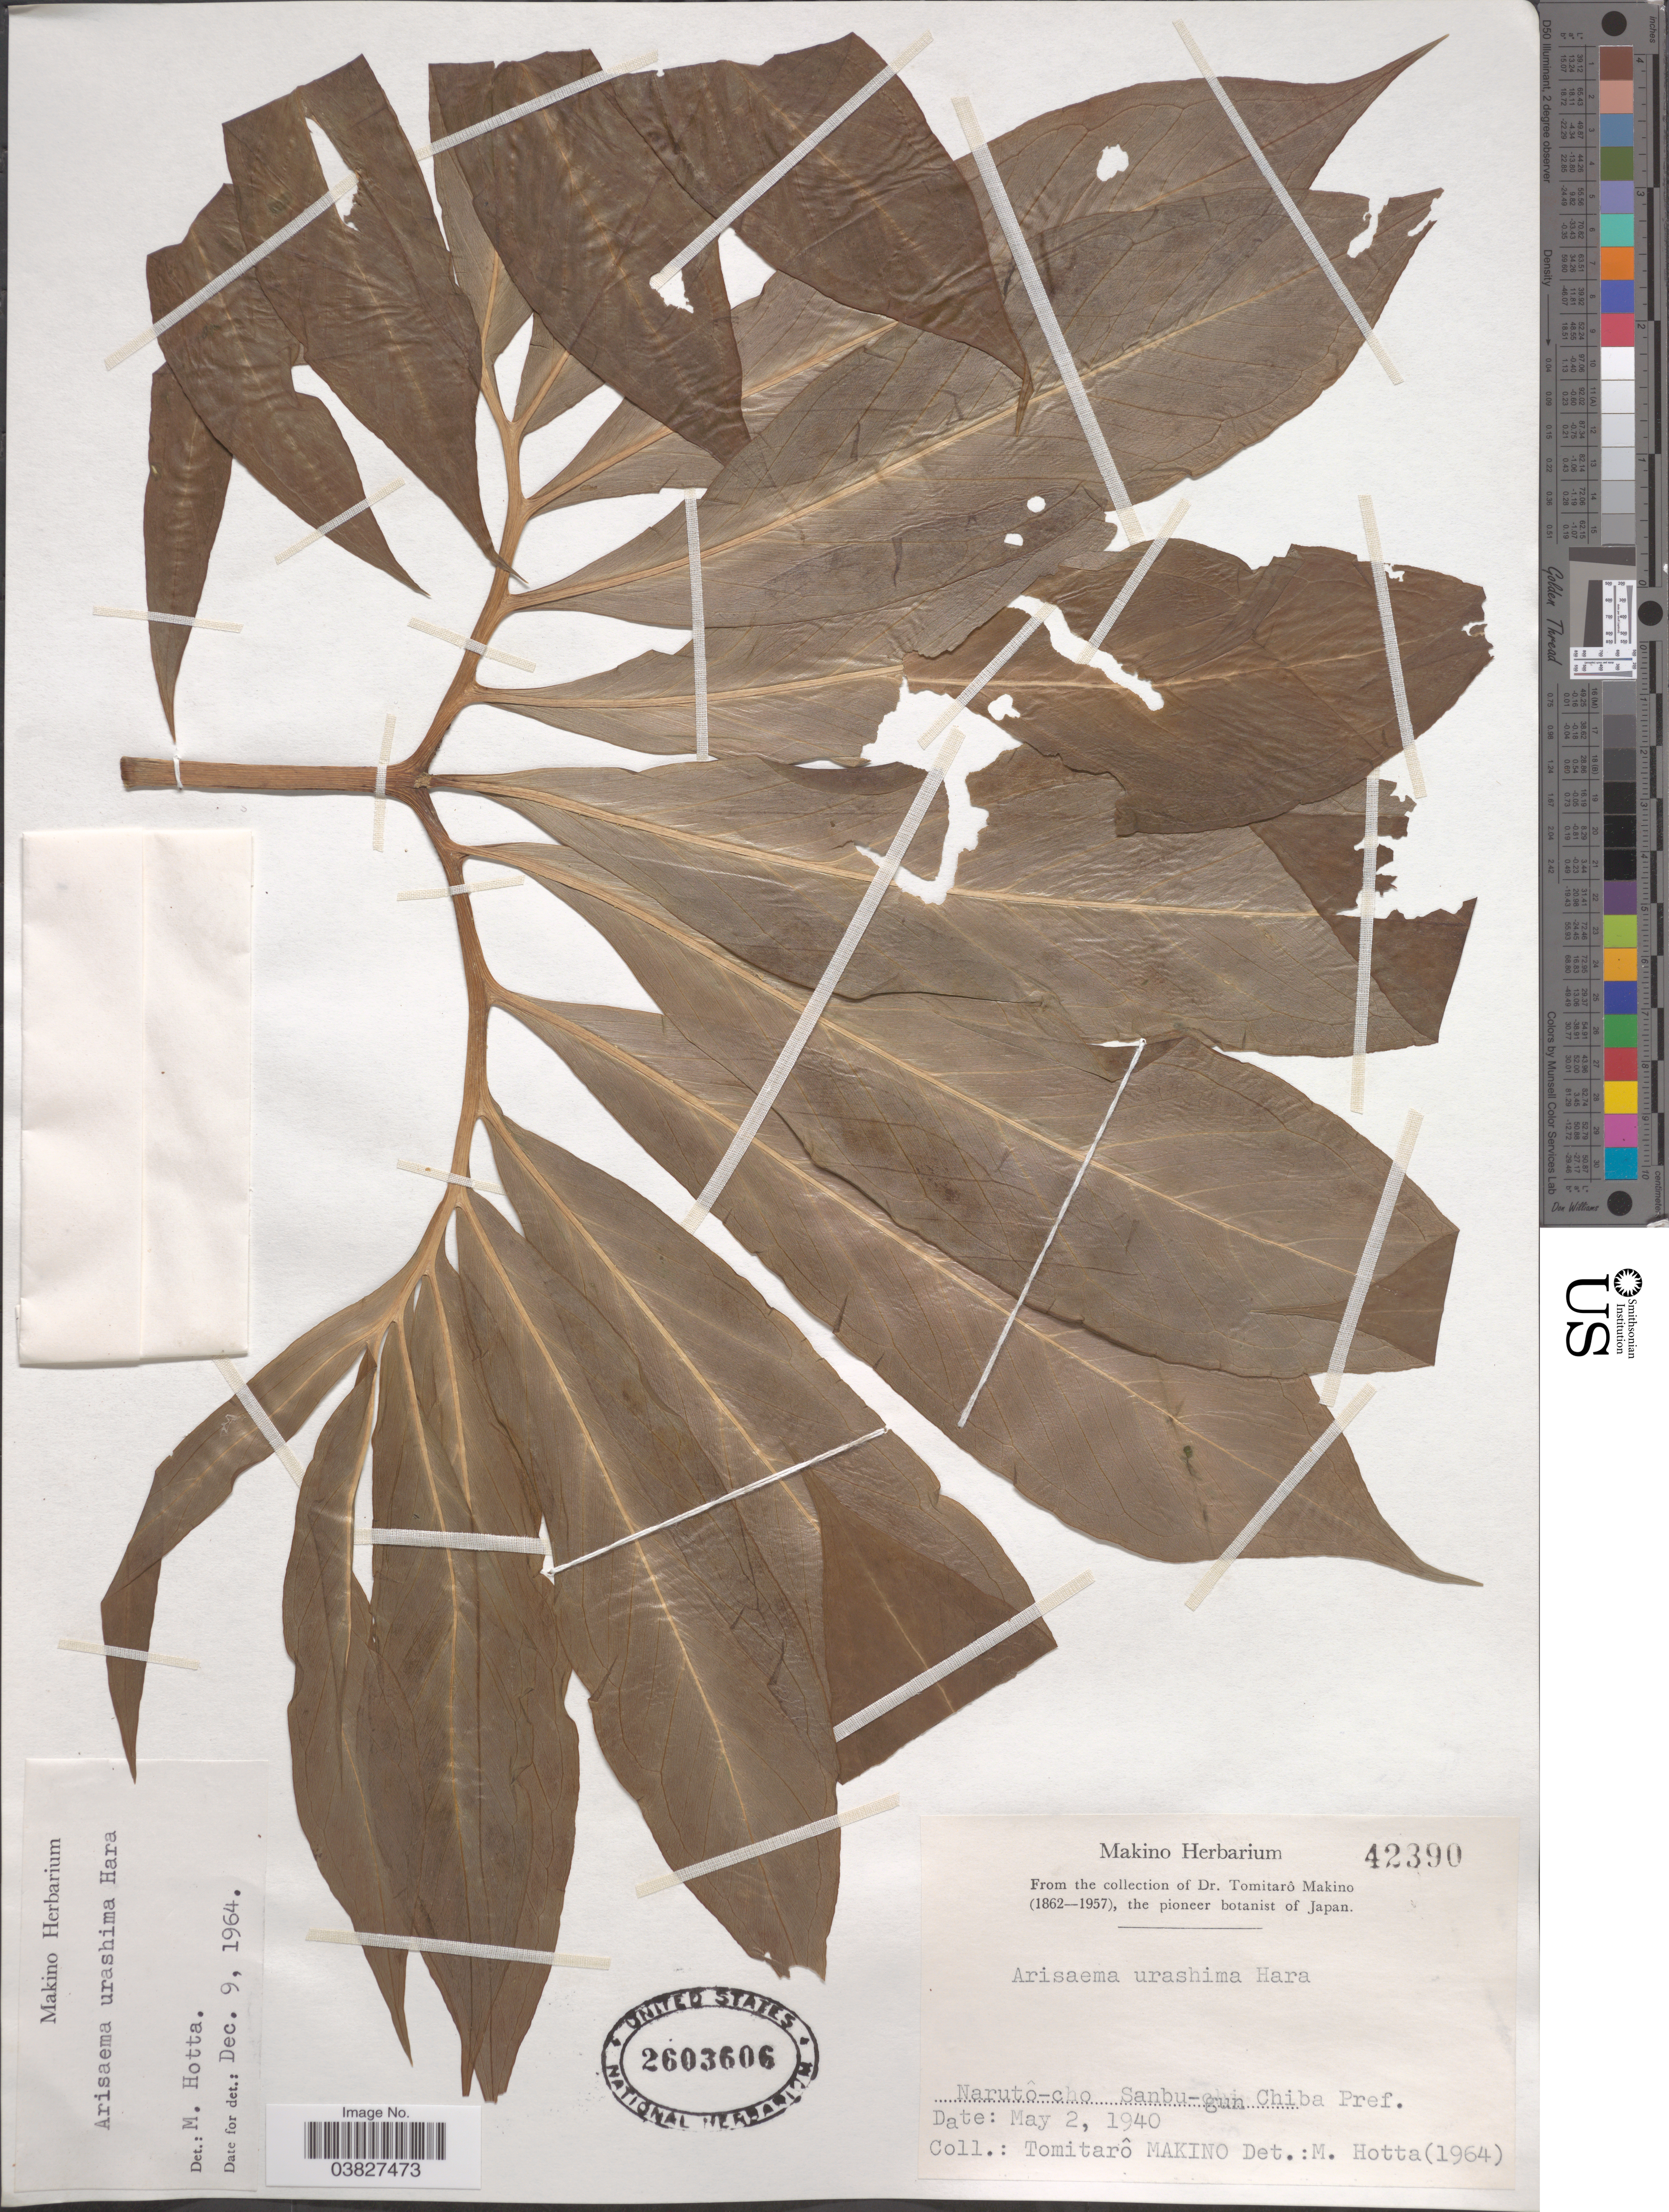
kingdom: Plantae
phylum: Tracheophyta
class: Liliopsida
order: Alismatales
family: Araceae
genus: Arisaema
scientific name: Arisaema urashima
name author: H. Hara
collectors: T. Makino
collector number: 42390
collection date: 1940-05-02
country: Japan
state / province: Tiba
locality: Narutô-cho. Sanbu-gun Chiba Pref.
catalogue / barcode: US 2603606